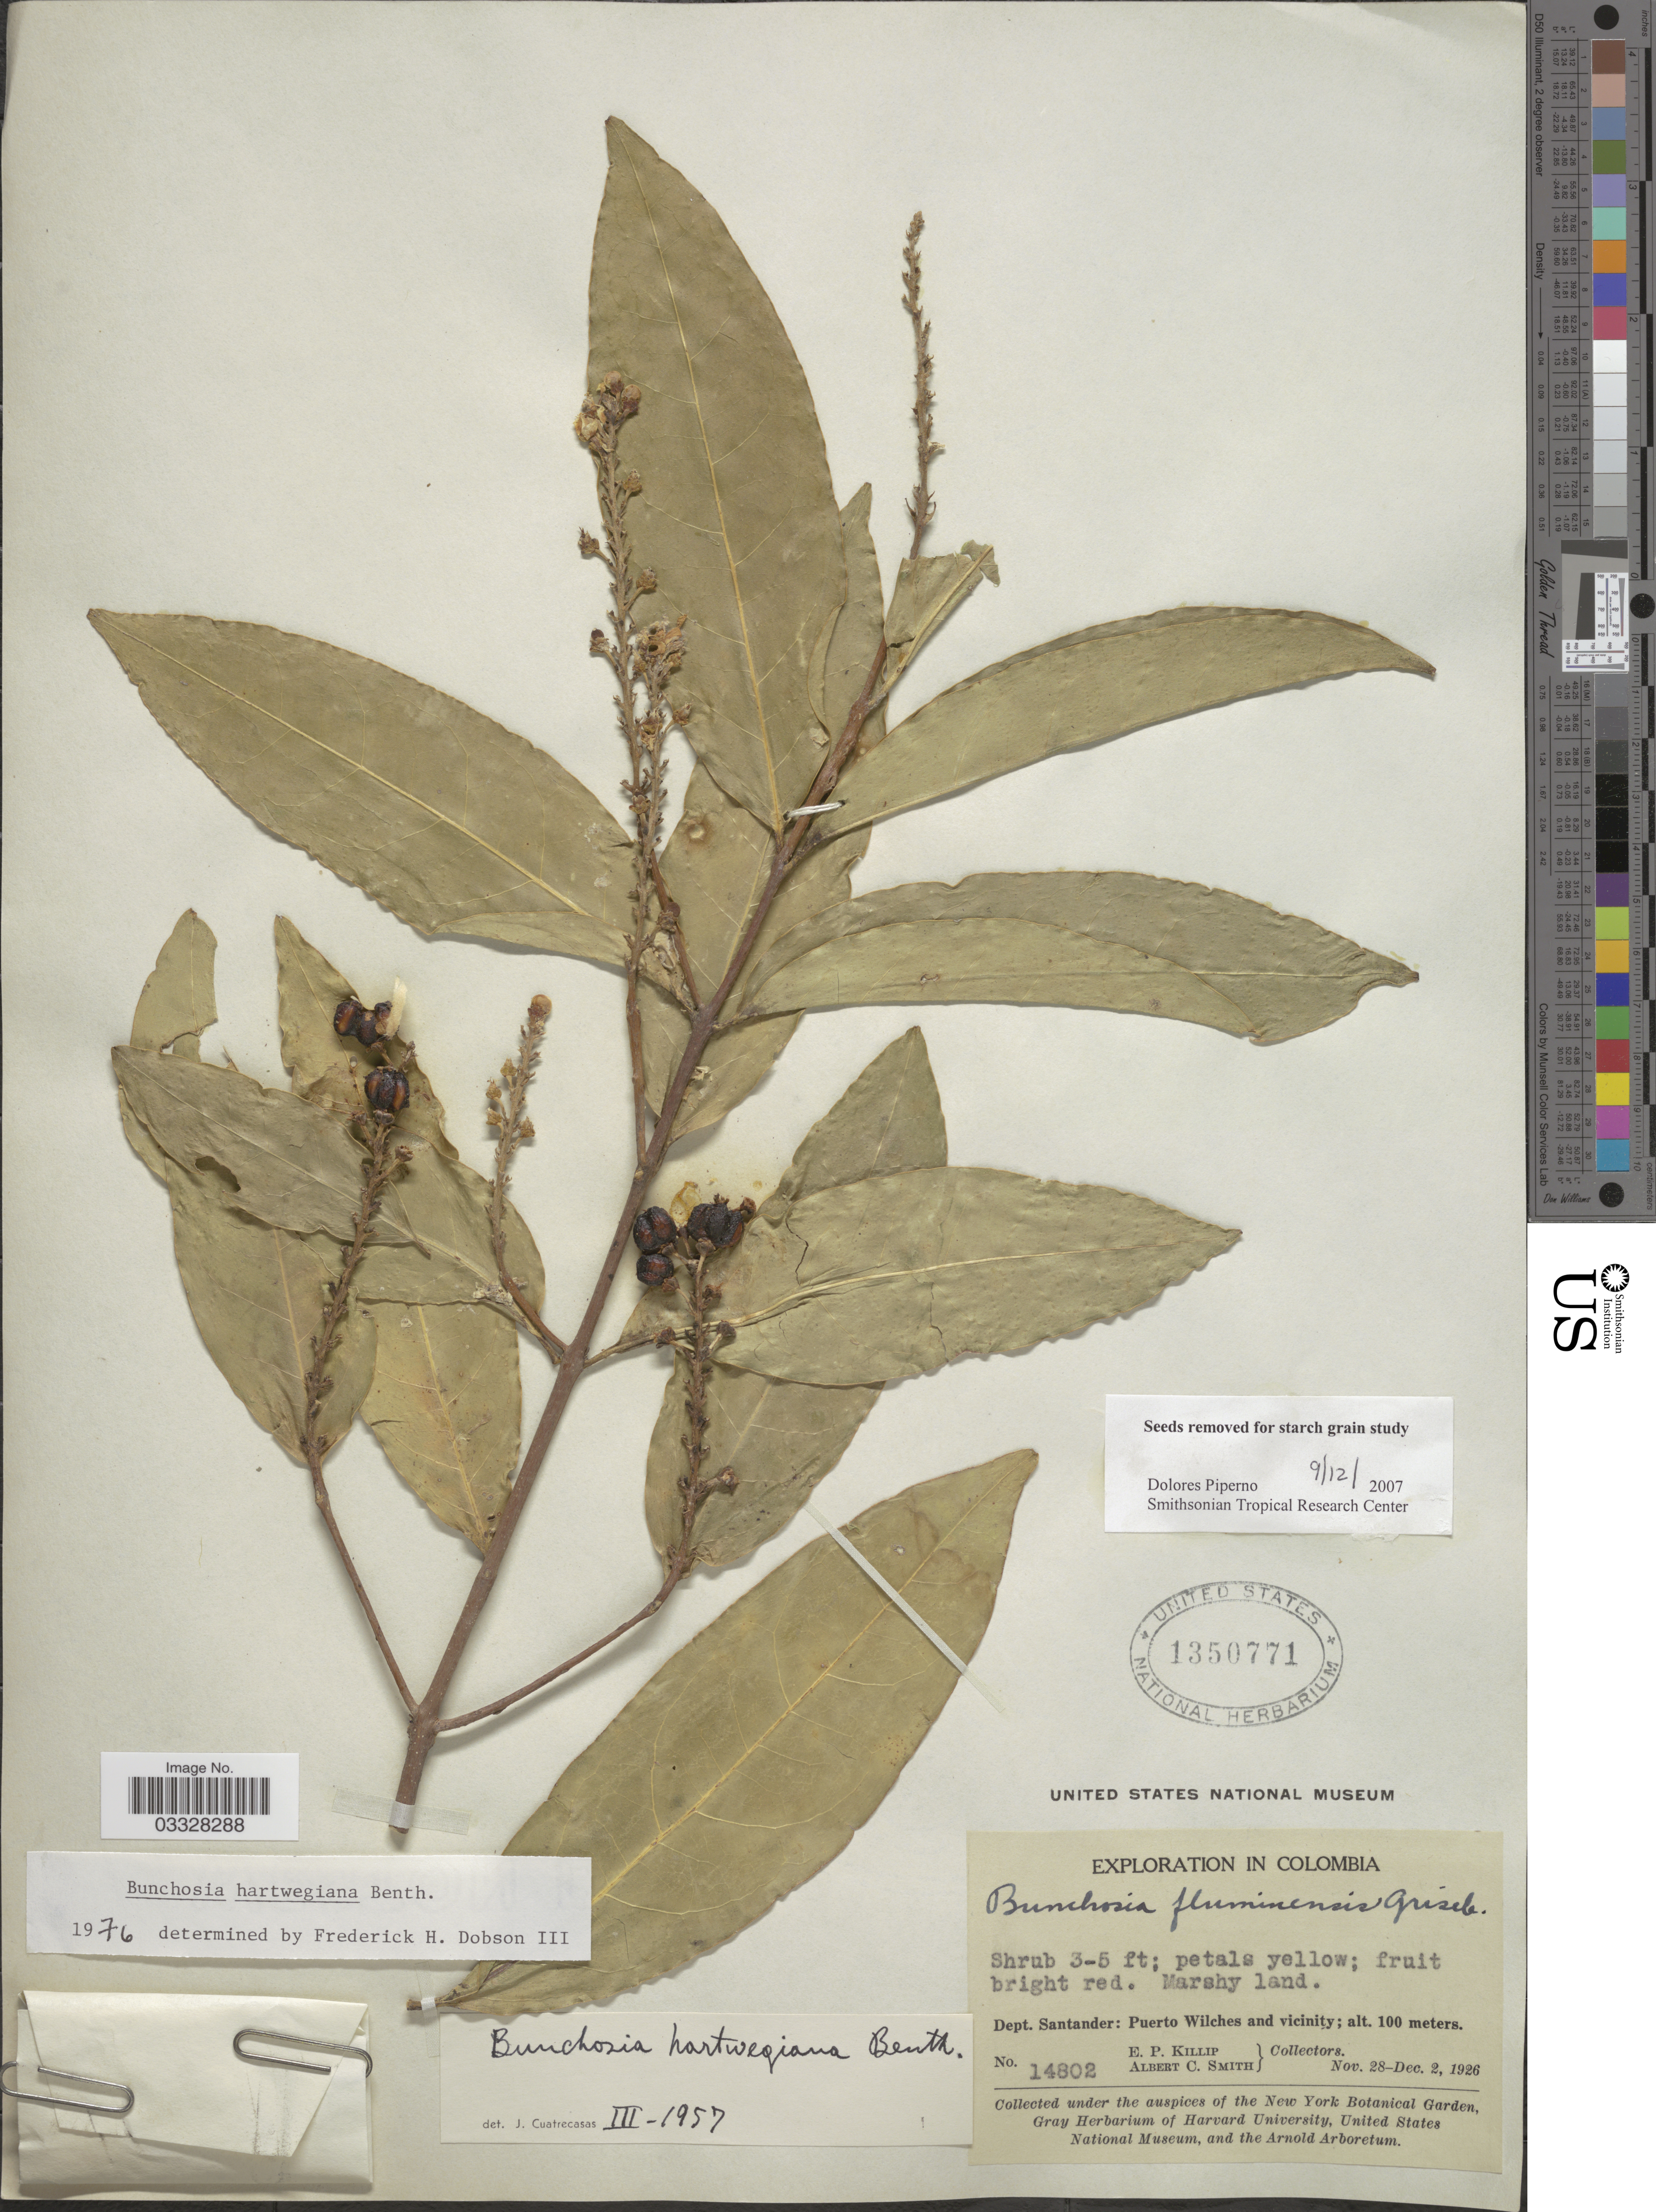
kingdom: Plantae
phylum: Tracheophyta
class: Magnoliopsida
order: Malpighiales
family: Malpighiaceae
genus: Bunchosia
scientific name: Bunchosia hartwegiana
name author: Benth.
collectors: E. P. Killip & A. C. Smith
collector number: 14802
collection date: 1926-11-28/1926-12-02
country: Colombia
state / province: Santander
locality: Dept. Santander: Puerto Wilches and vicinity.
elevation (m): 100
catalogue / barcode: US 1350771